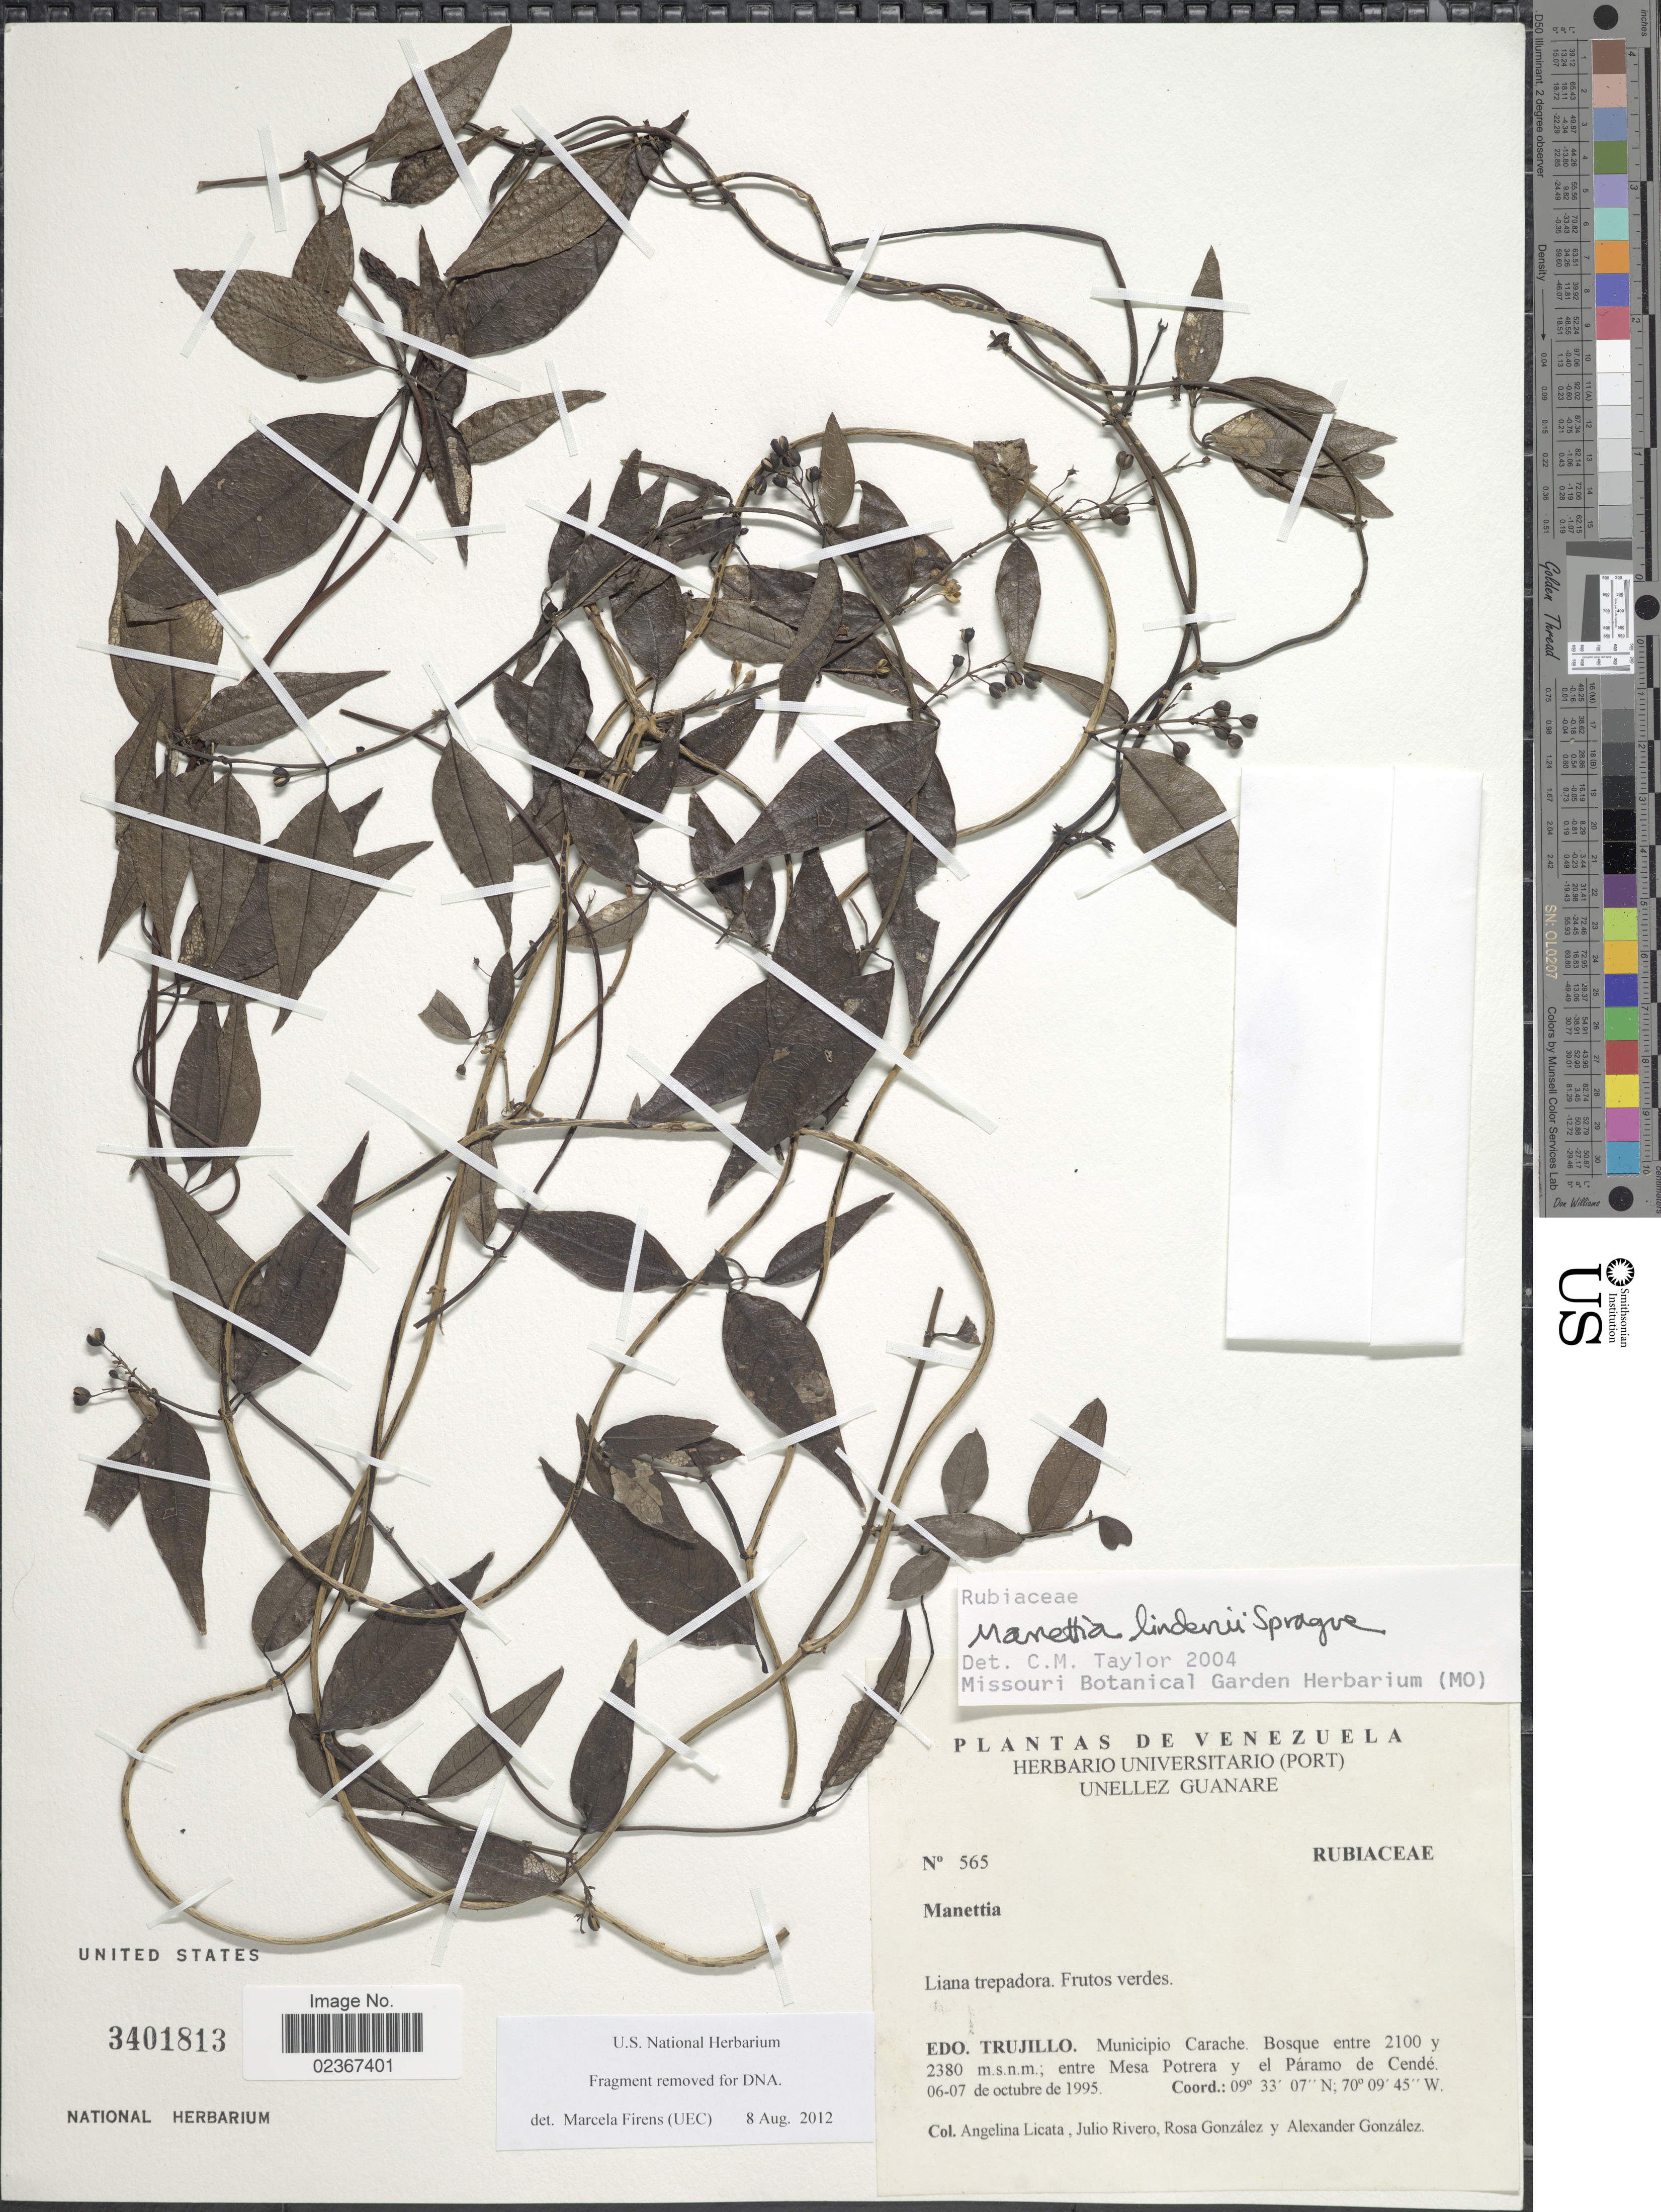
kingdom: Plantae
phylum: Tracheophyta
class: Magnoliopsida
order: Gentianales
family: Rubiaceae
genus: Manettia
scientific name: Manettia lindenii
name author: Sprague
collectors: A. Licata, J. Rivero, R. González & A. C. González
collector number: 565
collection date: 1995-10-06/1995-10-07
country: Venezuela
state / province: Trujillo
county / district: Carache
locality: Mesa Portera y el Páramo de Cendé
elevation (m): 2100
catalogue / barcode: US 3401813